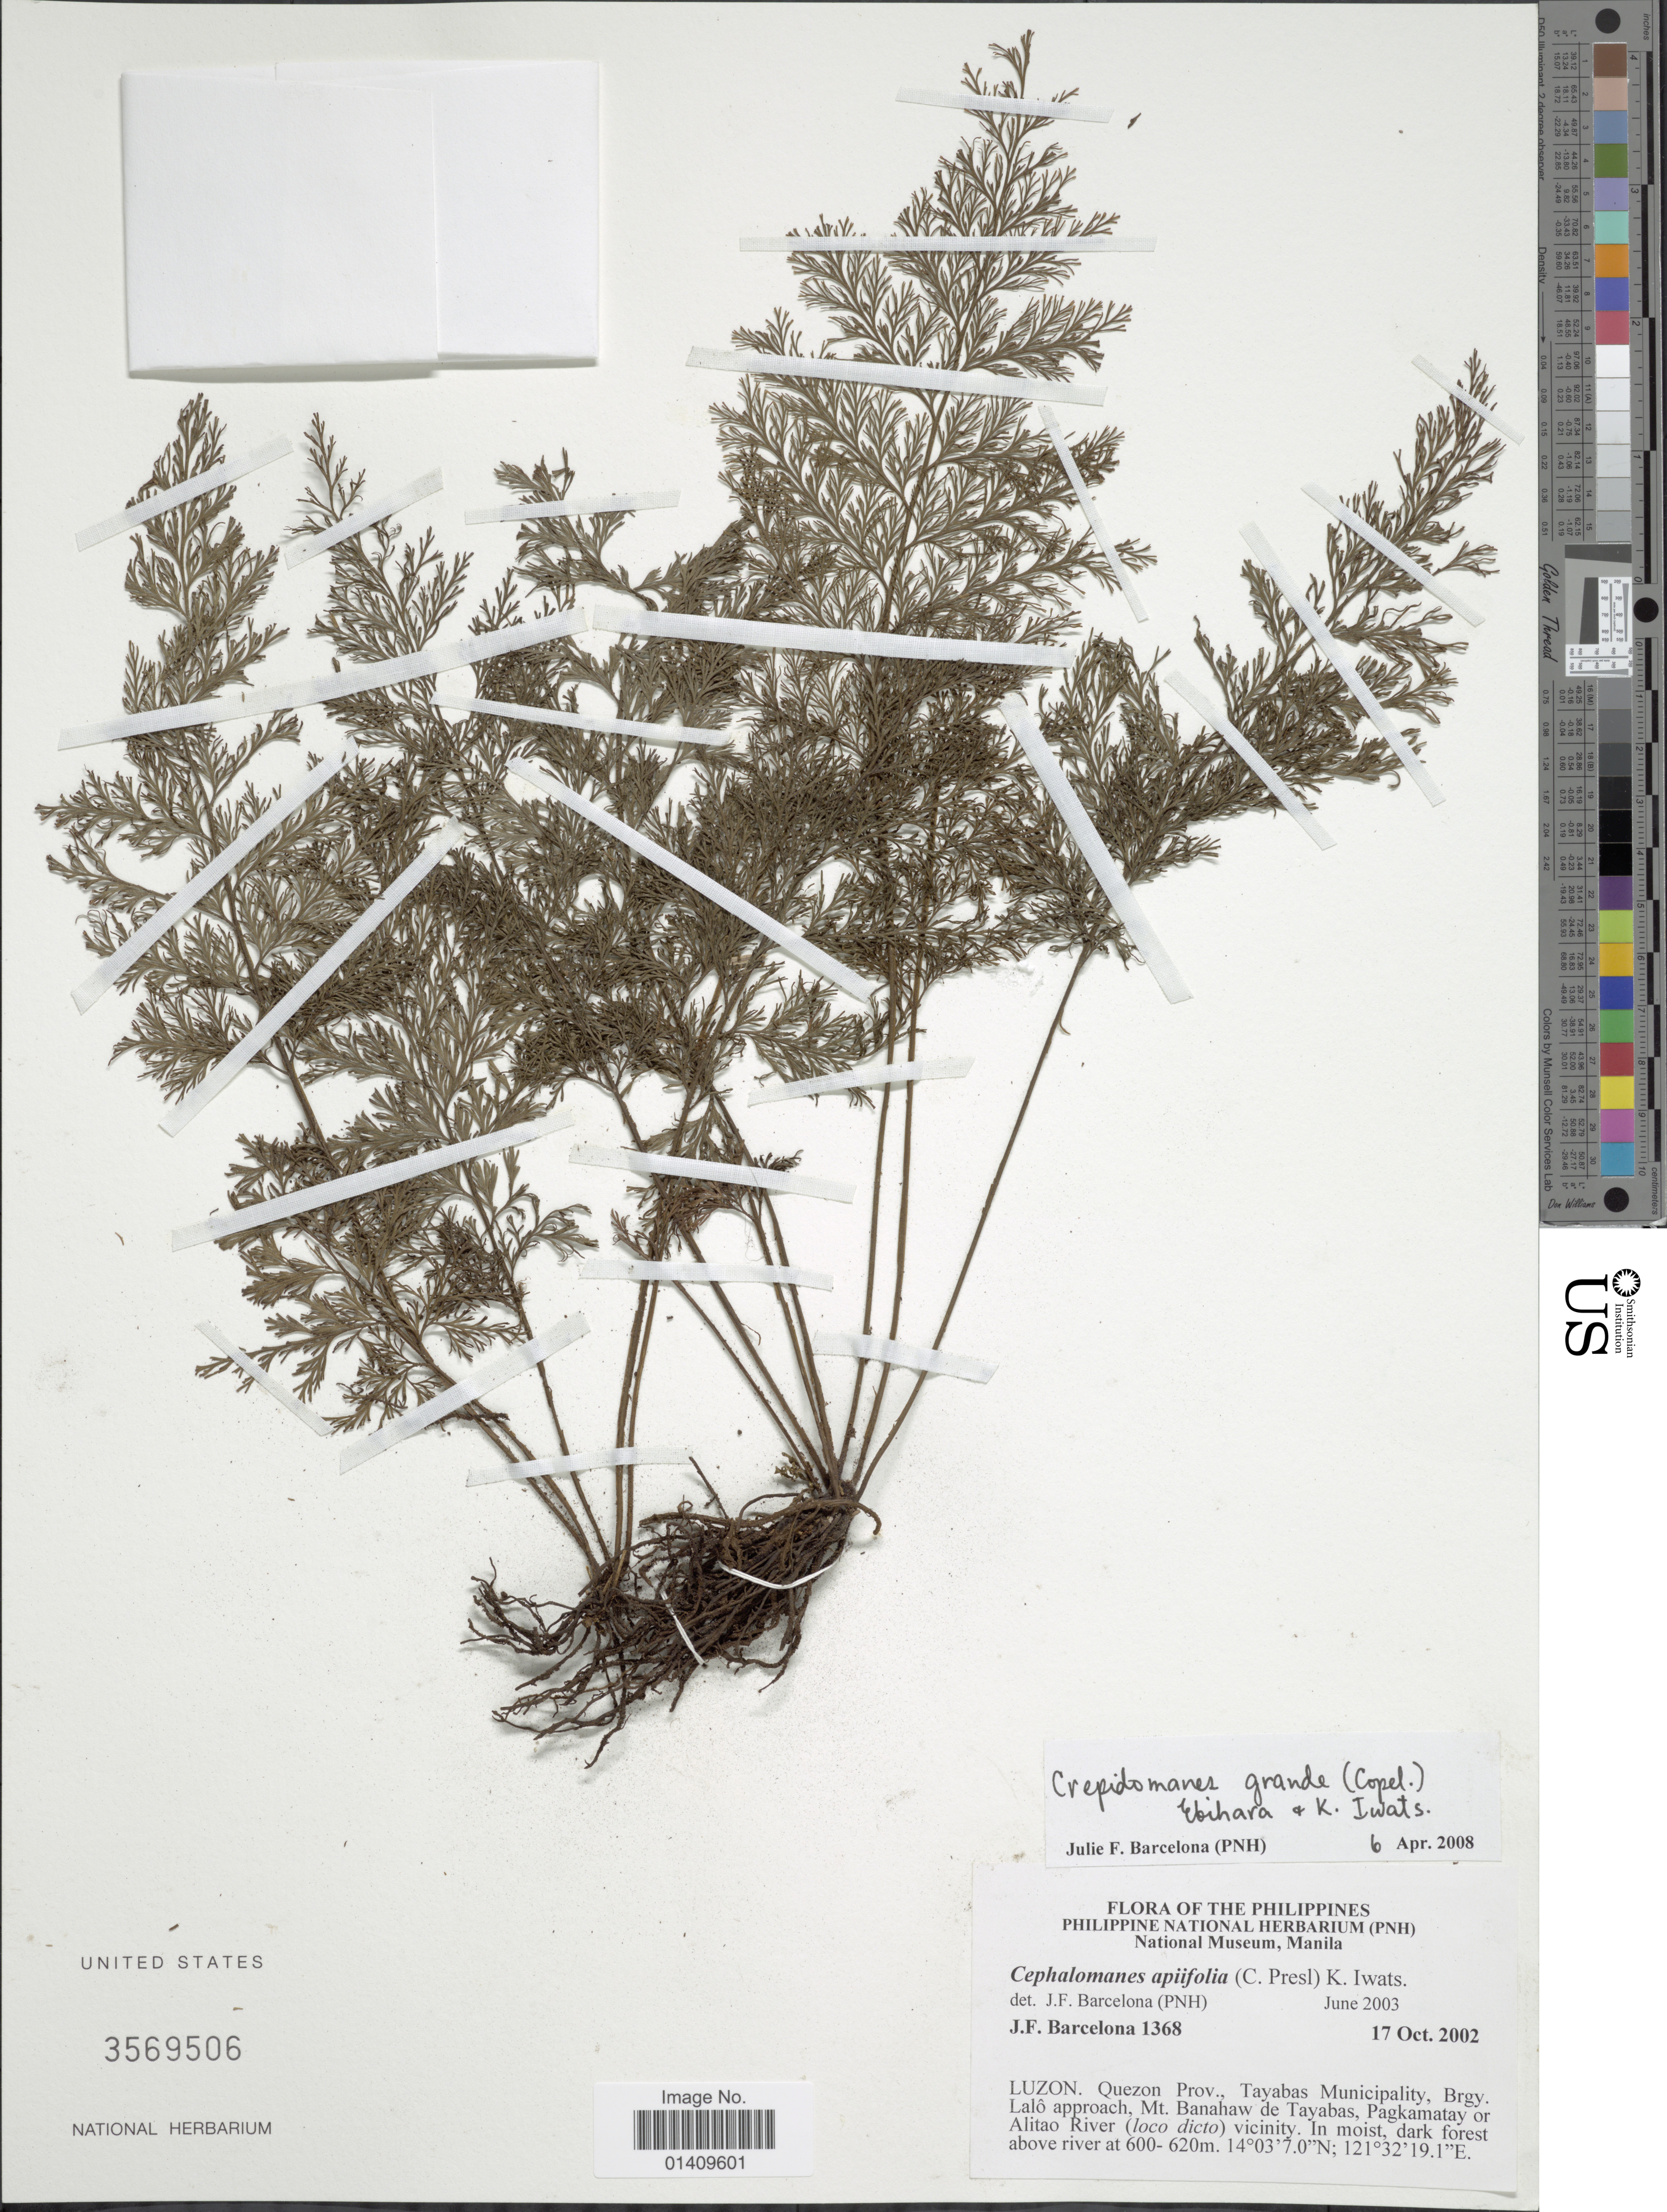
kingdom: Plantae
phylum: Tracheophyta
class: Polypodiopsida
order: Hymenophyllales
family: Hymenophyllaceae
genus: Callistopteris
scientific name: Callistopteris apiifolia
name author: (C. Presl) Copel.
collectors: J. F. Barcelona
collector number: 1368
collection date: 2002-10-17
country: Philippines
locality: Quezon prov. Tayabas municipality brgy. Lalo approach Mt. Banahaw de Tayabas Pagkamatay or Alitao river loco dicto vicinity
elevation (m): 600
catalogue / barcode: US 3569506